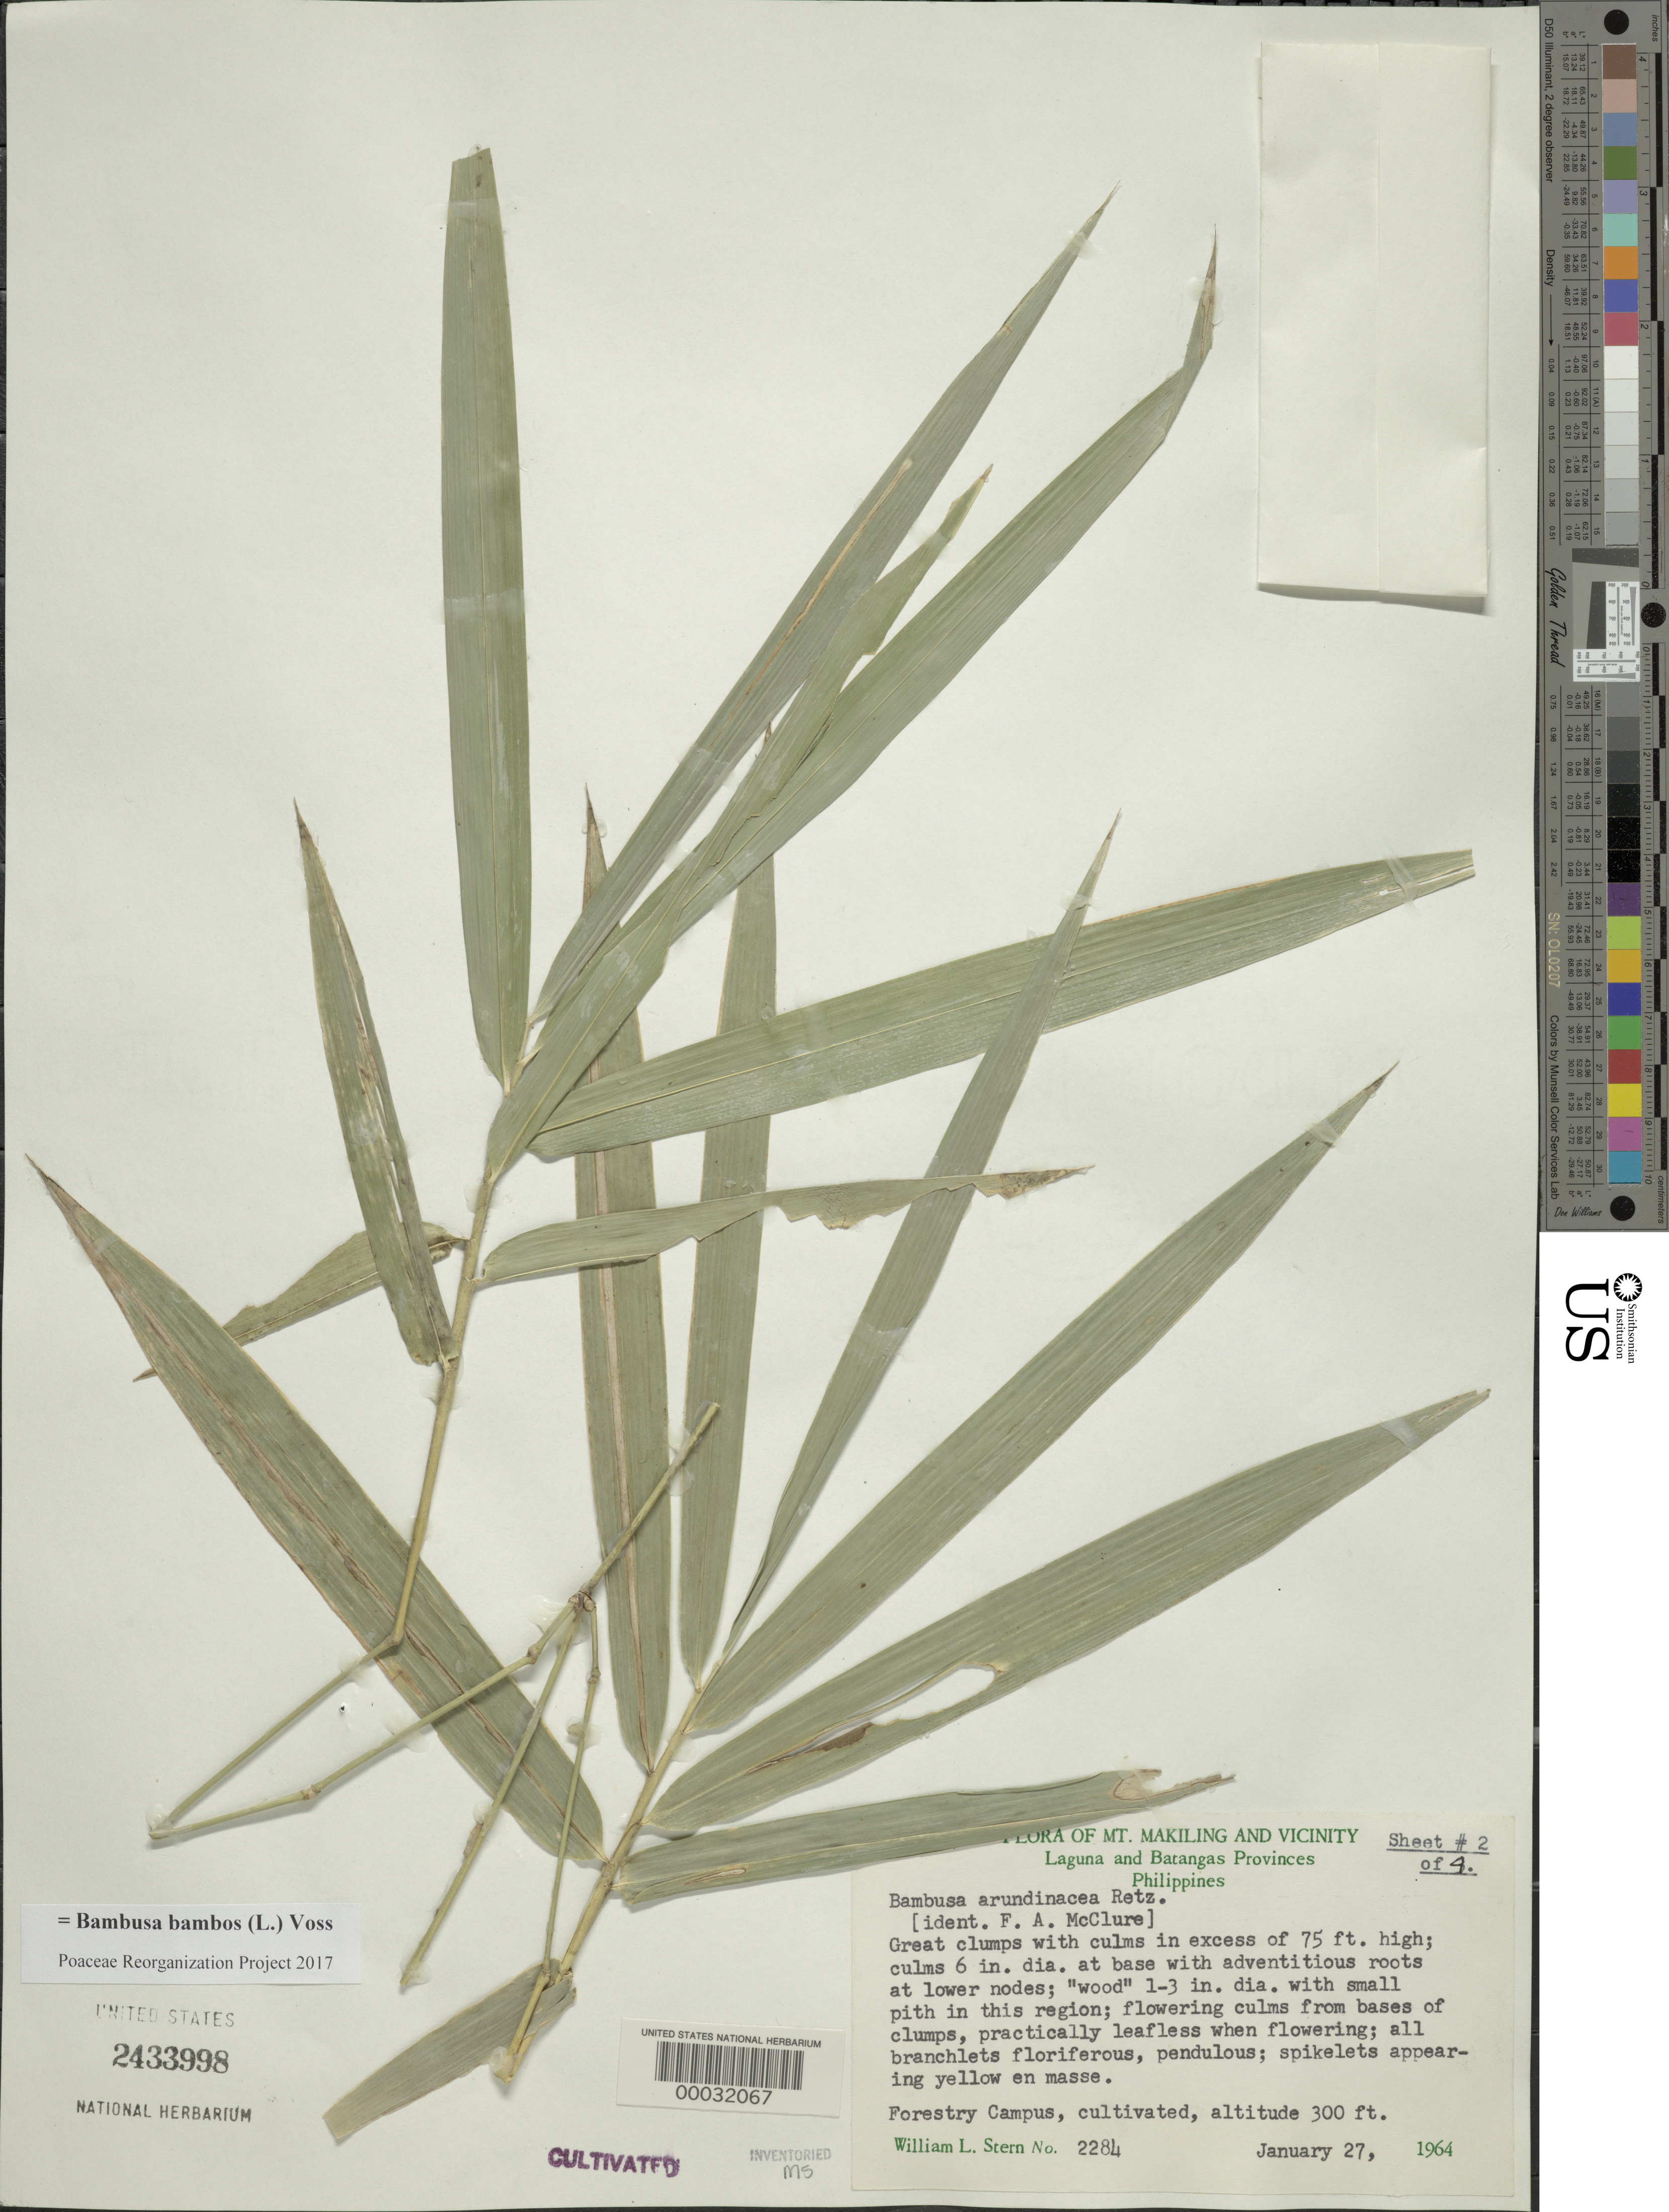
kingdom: Plantae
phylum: Tracheophyta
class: Liliopsida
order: Poales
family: Poaceae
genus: Bambusa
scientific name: Bambusa bambos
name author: (L.) Voss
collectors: W. L. Stern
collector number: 2284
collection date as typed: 27 Jan 1964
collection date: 1964-01-27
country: Philippines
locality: Laguna, batangas, mt. makiling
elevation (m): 92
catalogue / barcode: US 2433998